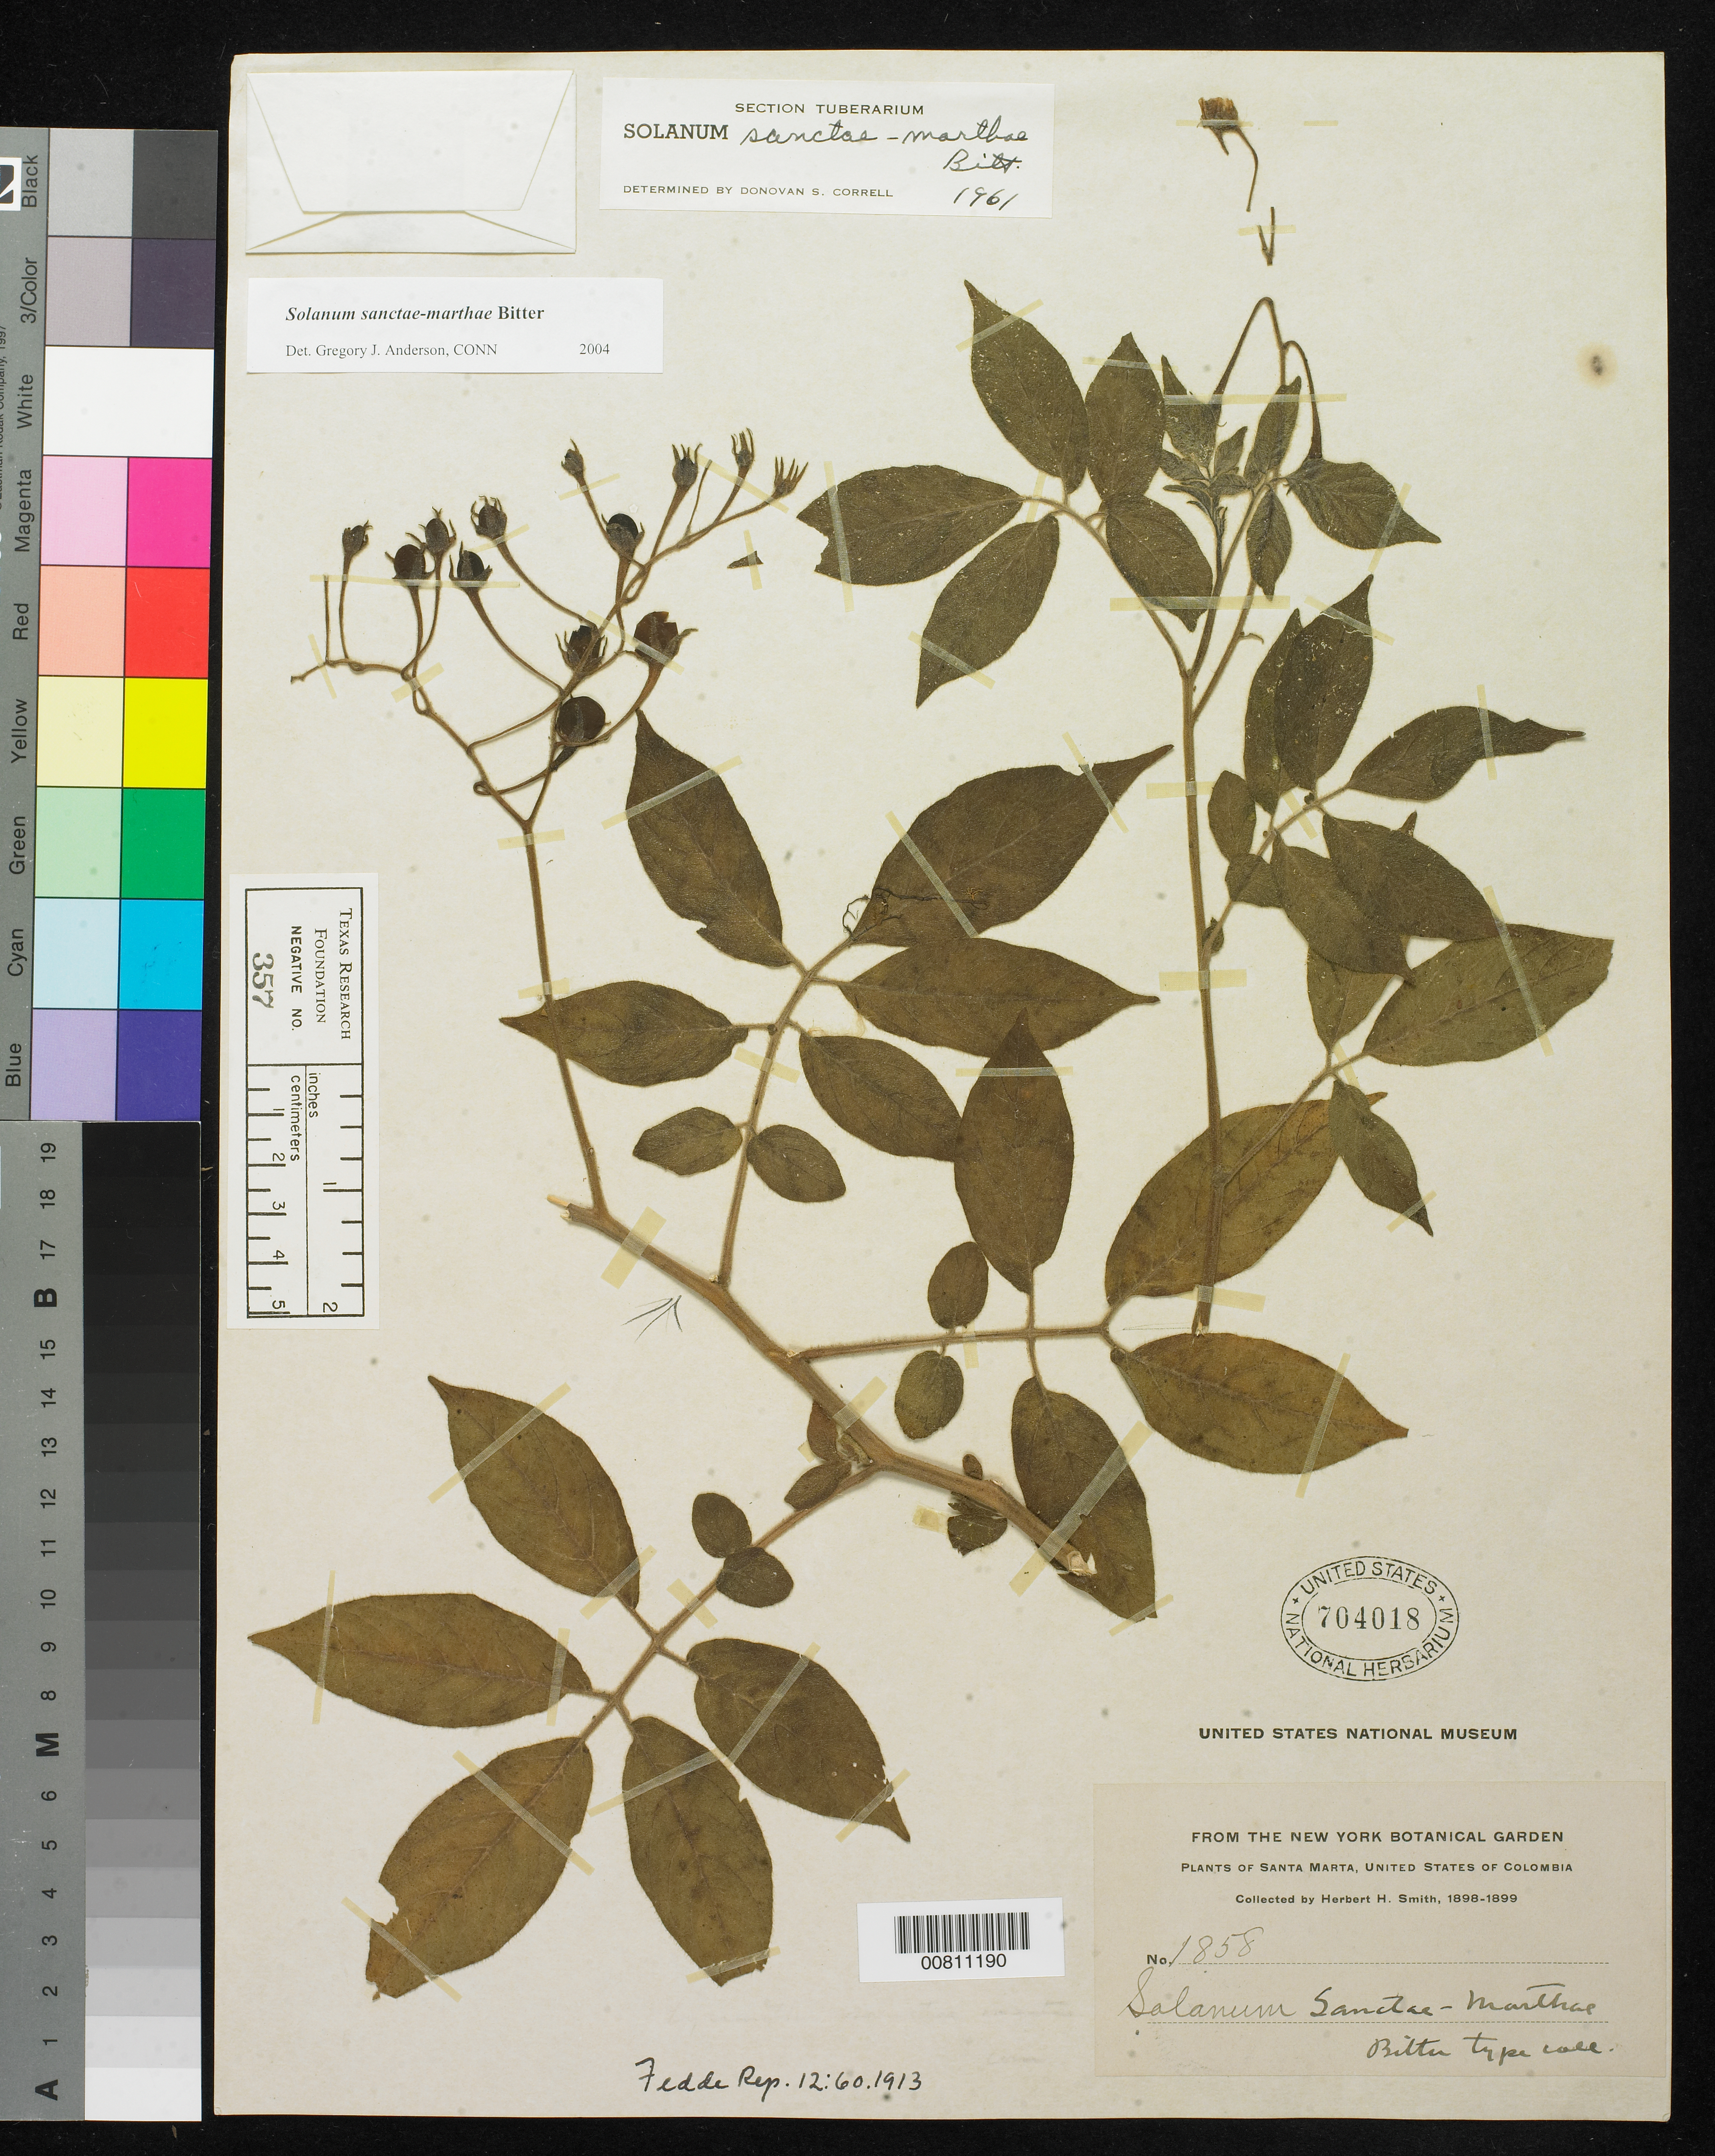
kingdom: Plantae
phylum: Tracheophyta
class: Magnoliopsida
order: Solanales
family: Solanaceae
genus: Solanum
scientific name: Solanum sanctae-marthae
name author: Bitter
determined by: Anderson, G. J., (CONN)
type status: Isotype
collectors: Herbert H. Smith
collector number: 1858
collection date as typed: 1898-1899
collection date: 1898/1899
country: Colombia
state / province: Magdalena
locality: Santa Marta.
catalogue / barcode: US 704018